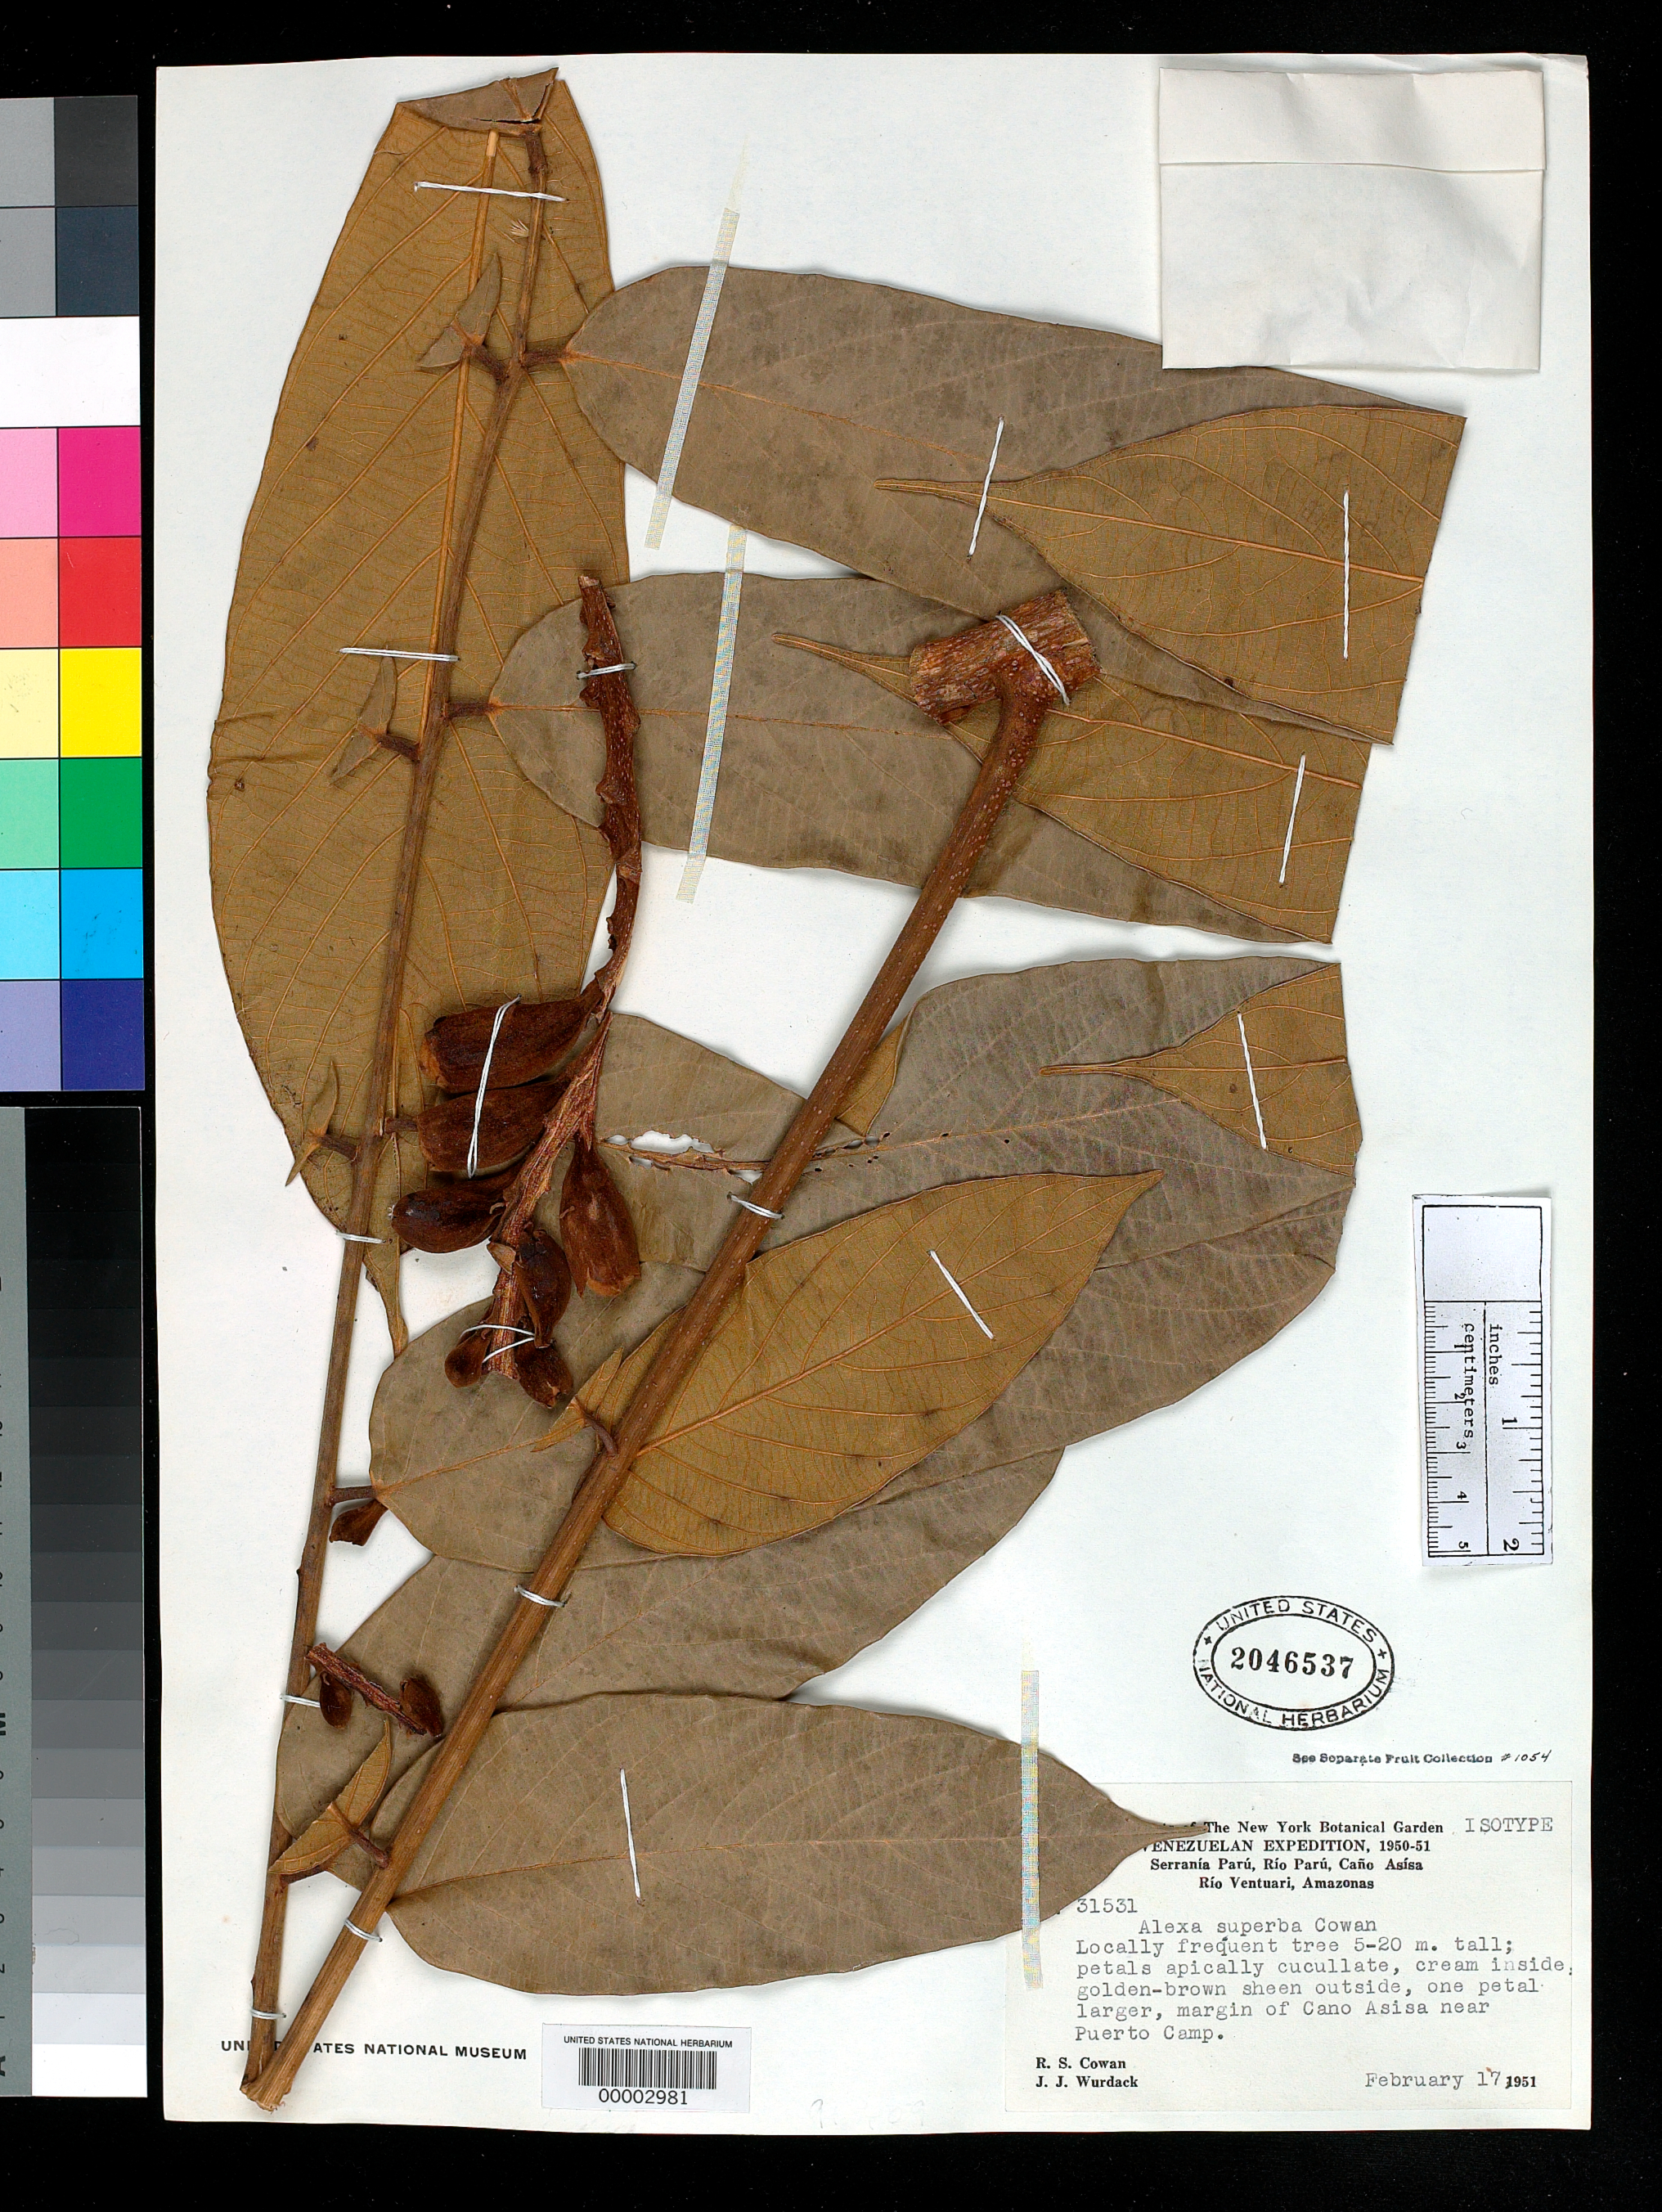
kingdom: Plantae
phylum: Tracheophyta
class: Magnoliopsida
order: Fabales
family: Fabaceae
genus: Alexa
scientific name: Alexa superba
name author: R.S. Cowan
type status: Isotype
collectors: R. S. Cowan & J. J. Wurdack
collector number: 31531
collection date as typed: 17 Feb 1951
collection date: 1951-02-17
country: Venezuela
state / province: Amazonas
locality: Serranía Parú, Río Parú, Caño Asísa, margin of Cano Asisa near Puerto Camp.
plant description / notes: Bulky fruit collection (no. 1054) in separate bag.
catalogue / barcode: US 2046537